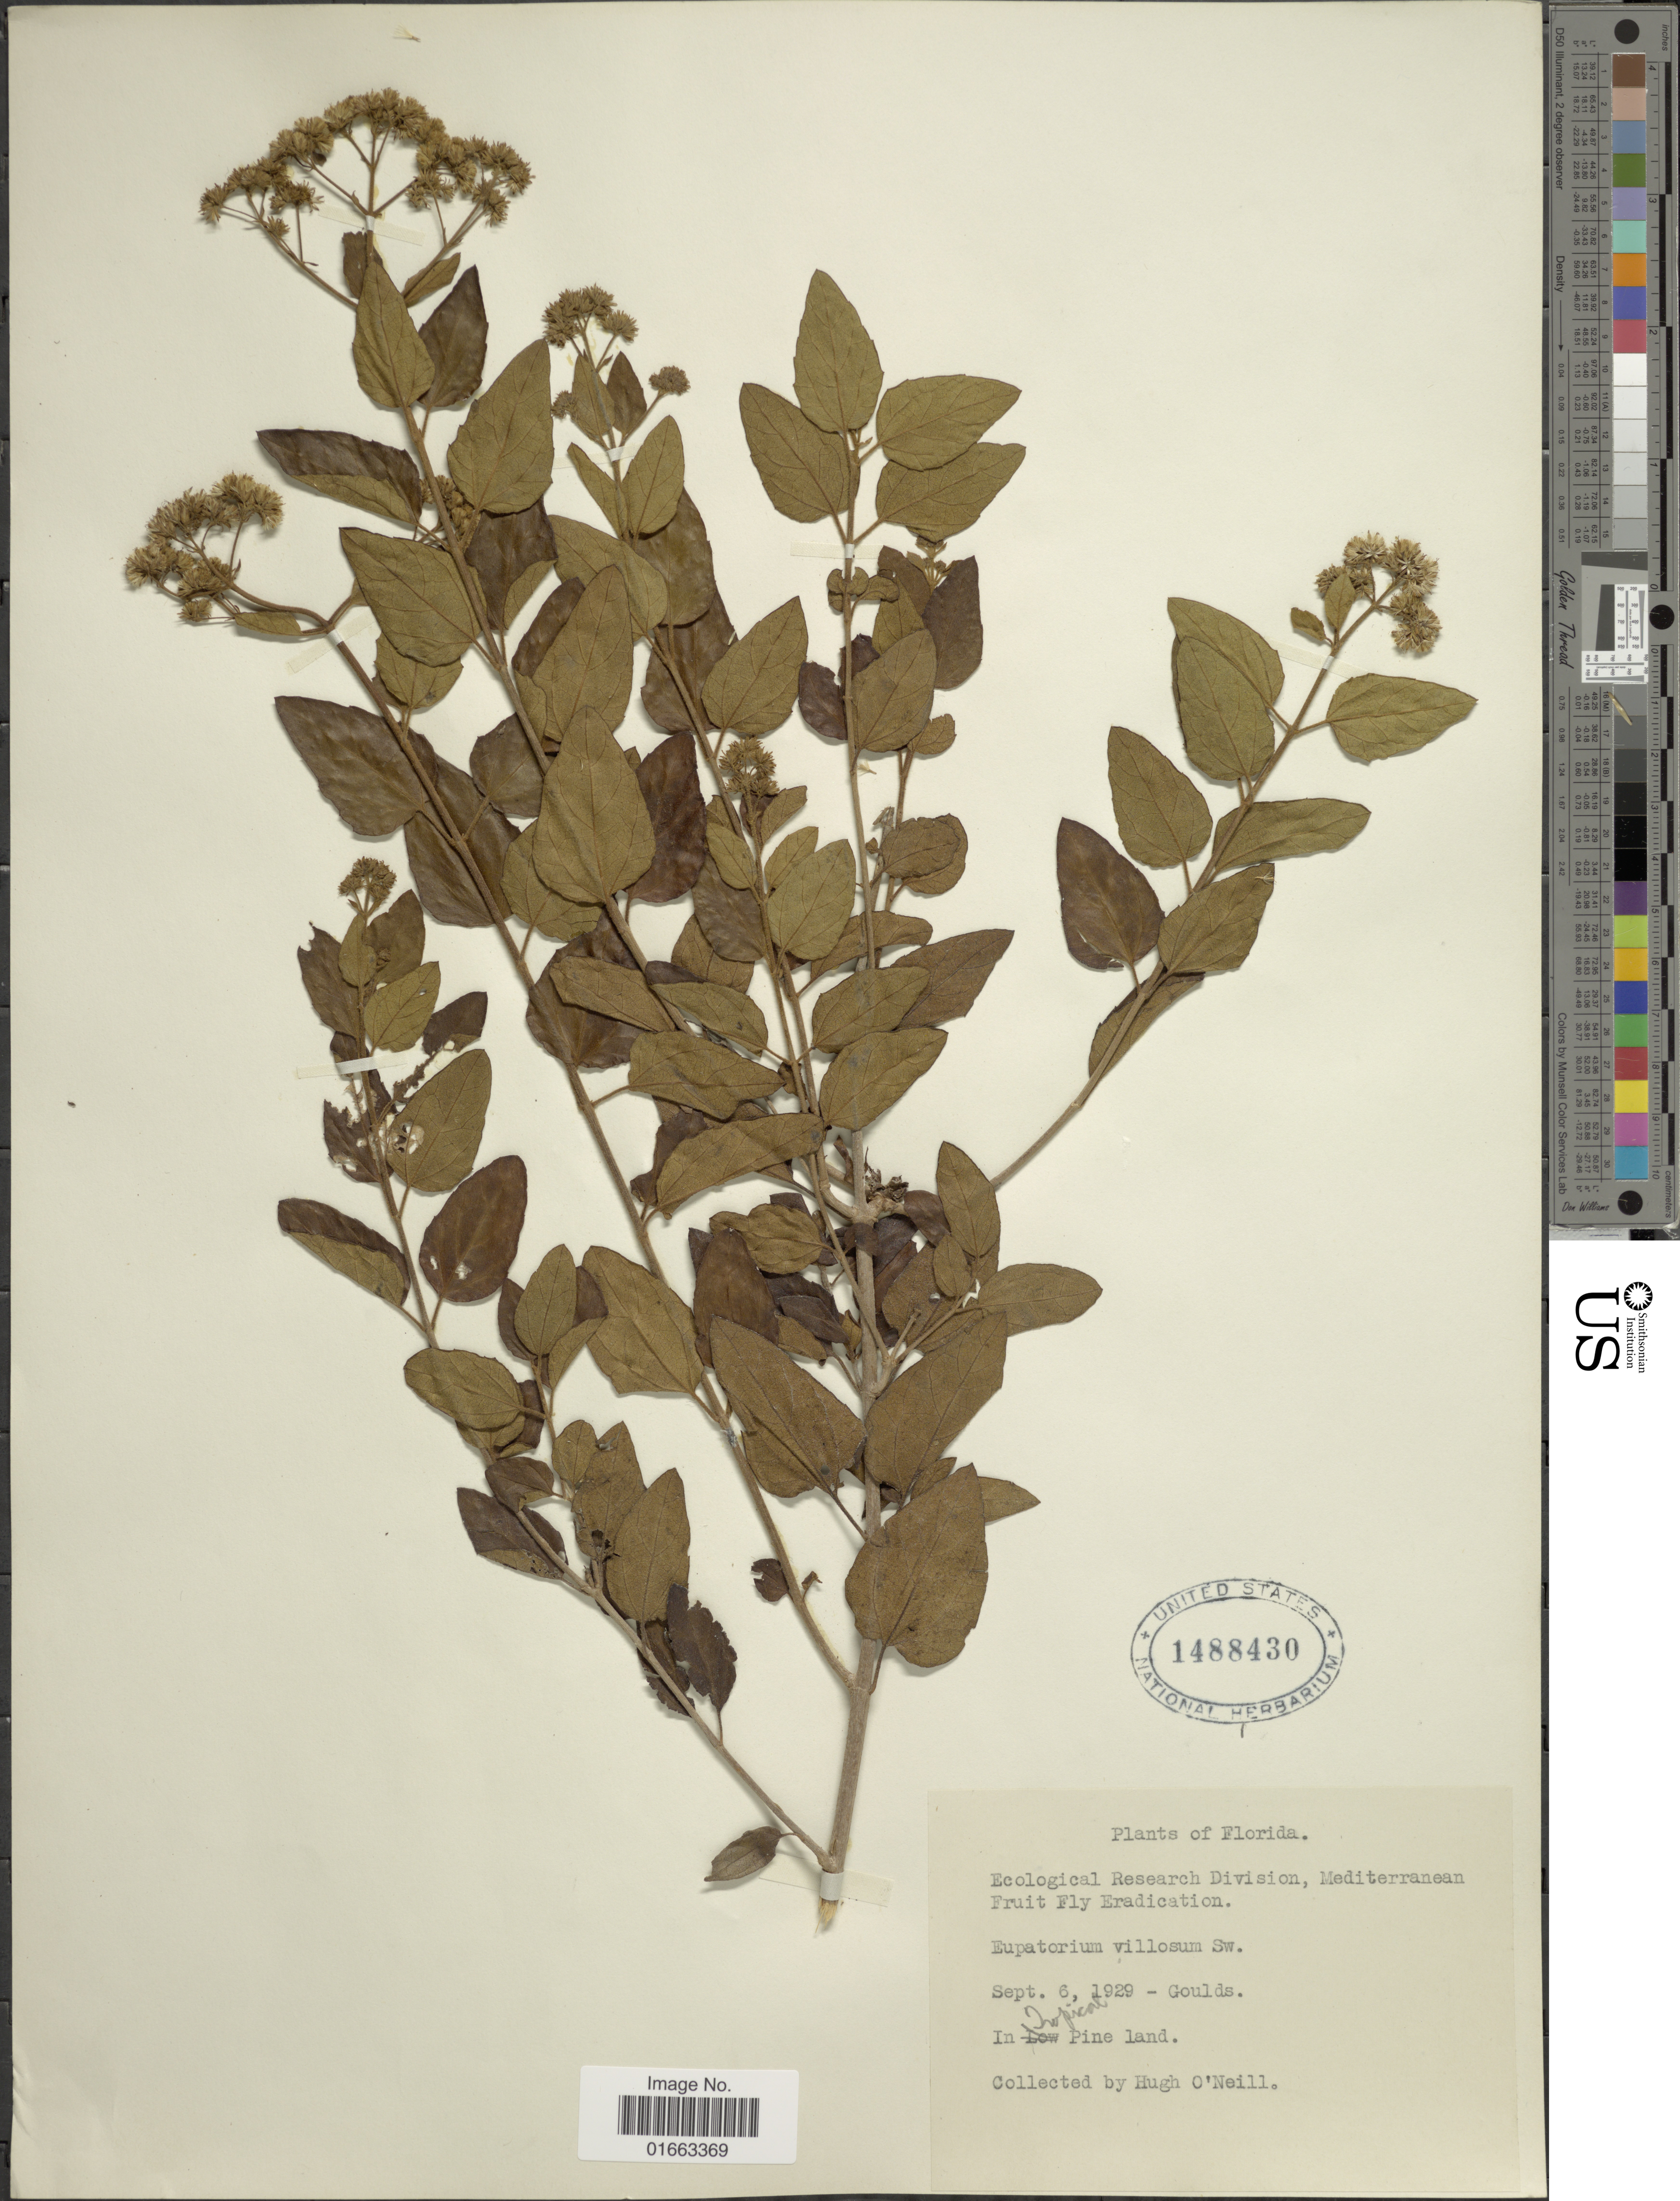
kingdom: Plantae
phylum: Tracheophyta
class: Magnoliopsida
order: Asterales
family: Asteraceae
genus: Koanophyllon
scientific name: Koanophyllon villosum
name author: (Sw.) R.M. King & H. Rob.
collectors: H. O'Neill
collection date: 1929-09-06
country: United States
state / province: Florida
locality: Goulds., in tropical Pine land [unsure placement]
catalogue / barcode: US 1488430